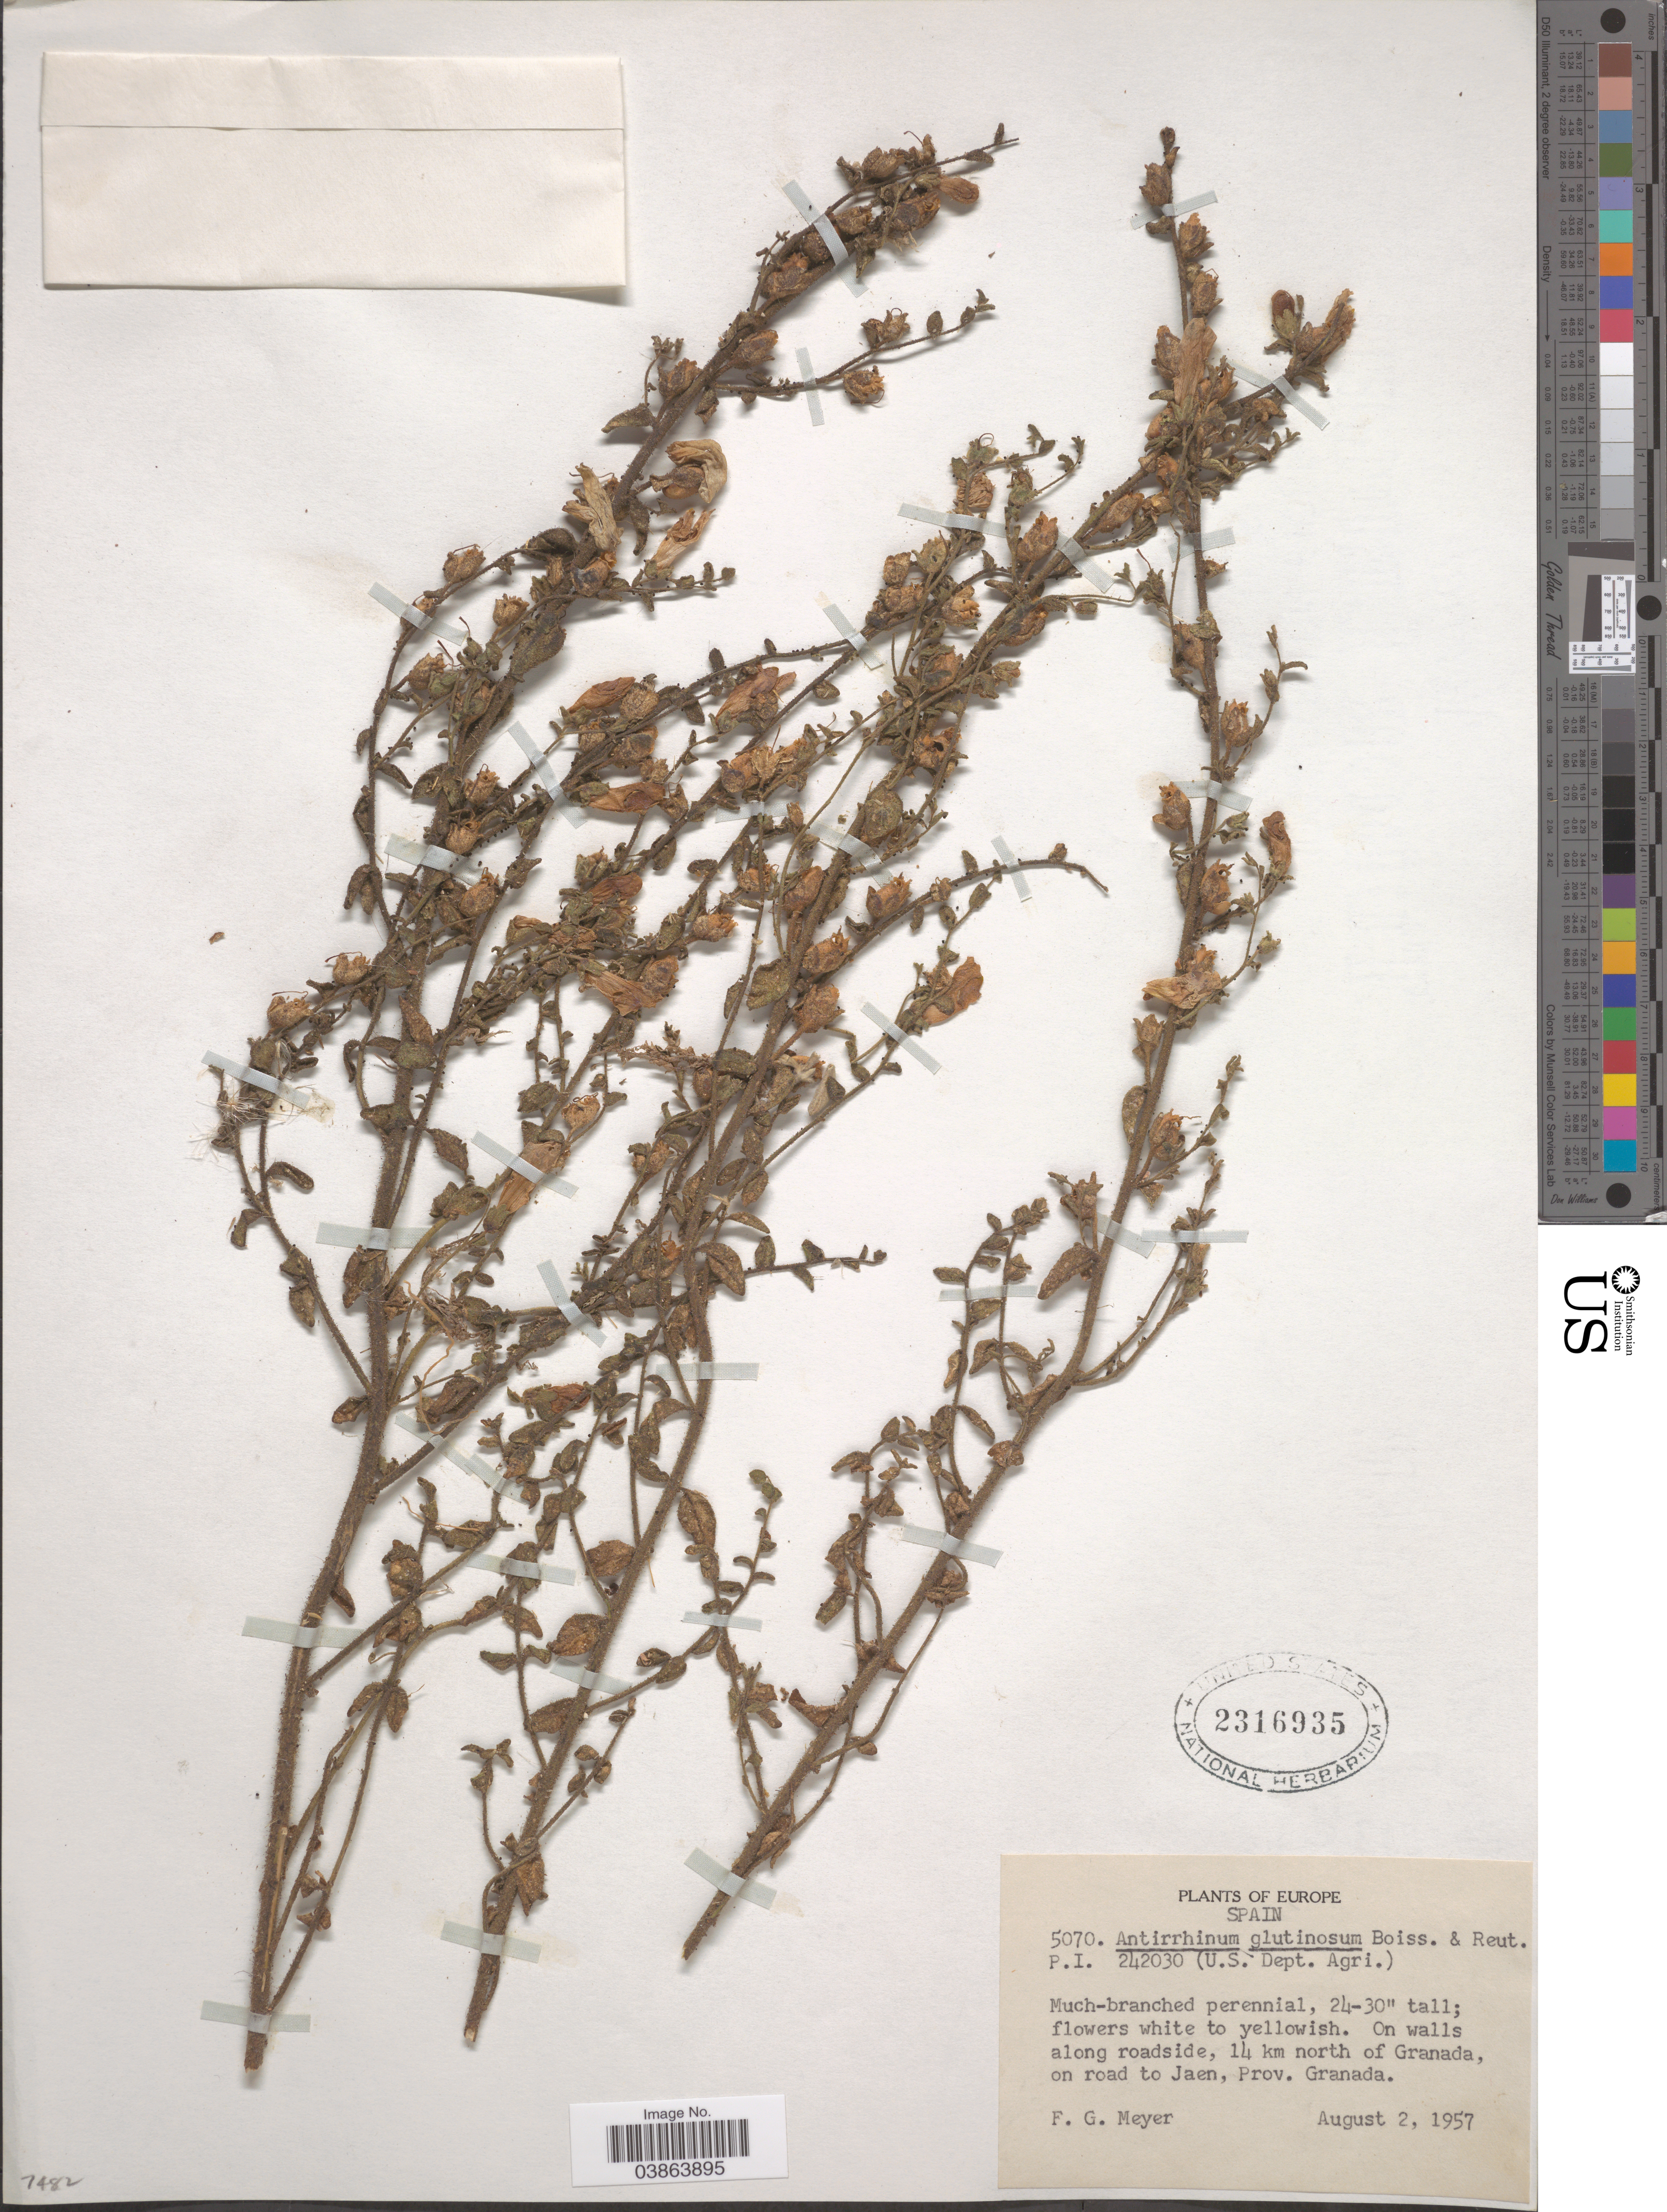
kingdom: Plantae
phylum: Tracheophyta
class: Magnoliopsida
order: Lamiales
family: Plantaginaceae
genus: Antirrhinum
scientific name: Antirrhinum glutinosum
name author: Boiss. & Reut.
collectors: F. G. Meyer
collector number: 5070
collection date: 1957-08-02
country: Spain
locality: On walls along roadside, 14 km north of Granada, on road to Jaen, Prov. Granada.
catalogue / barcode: US 2316935